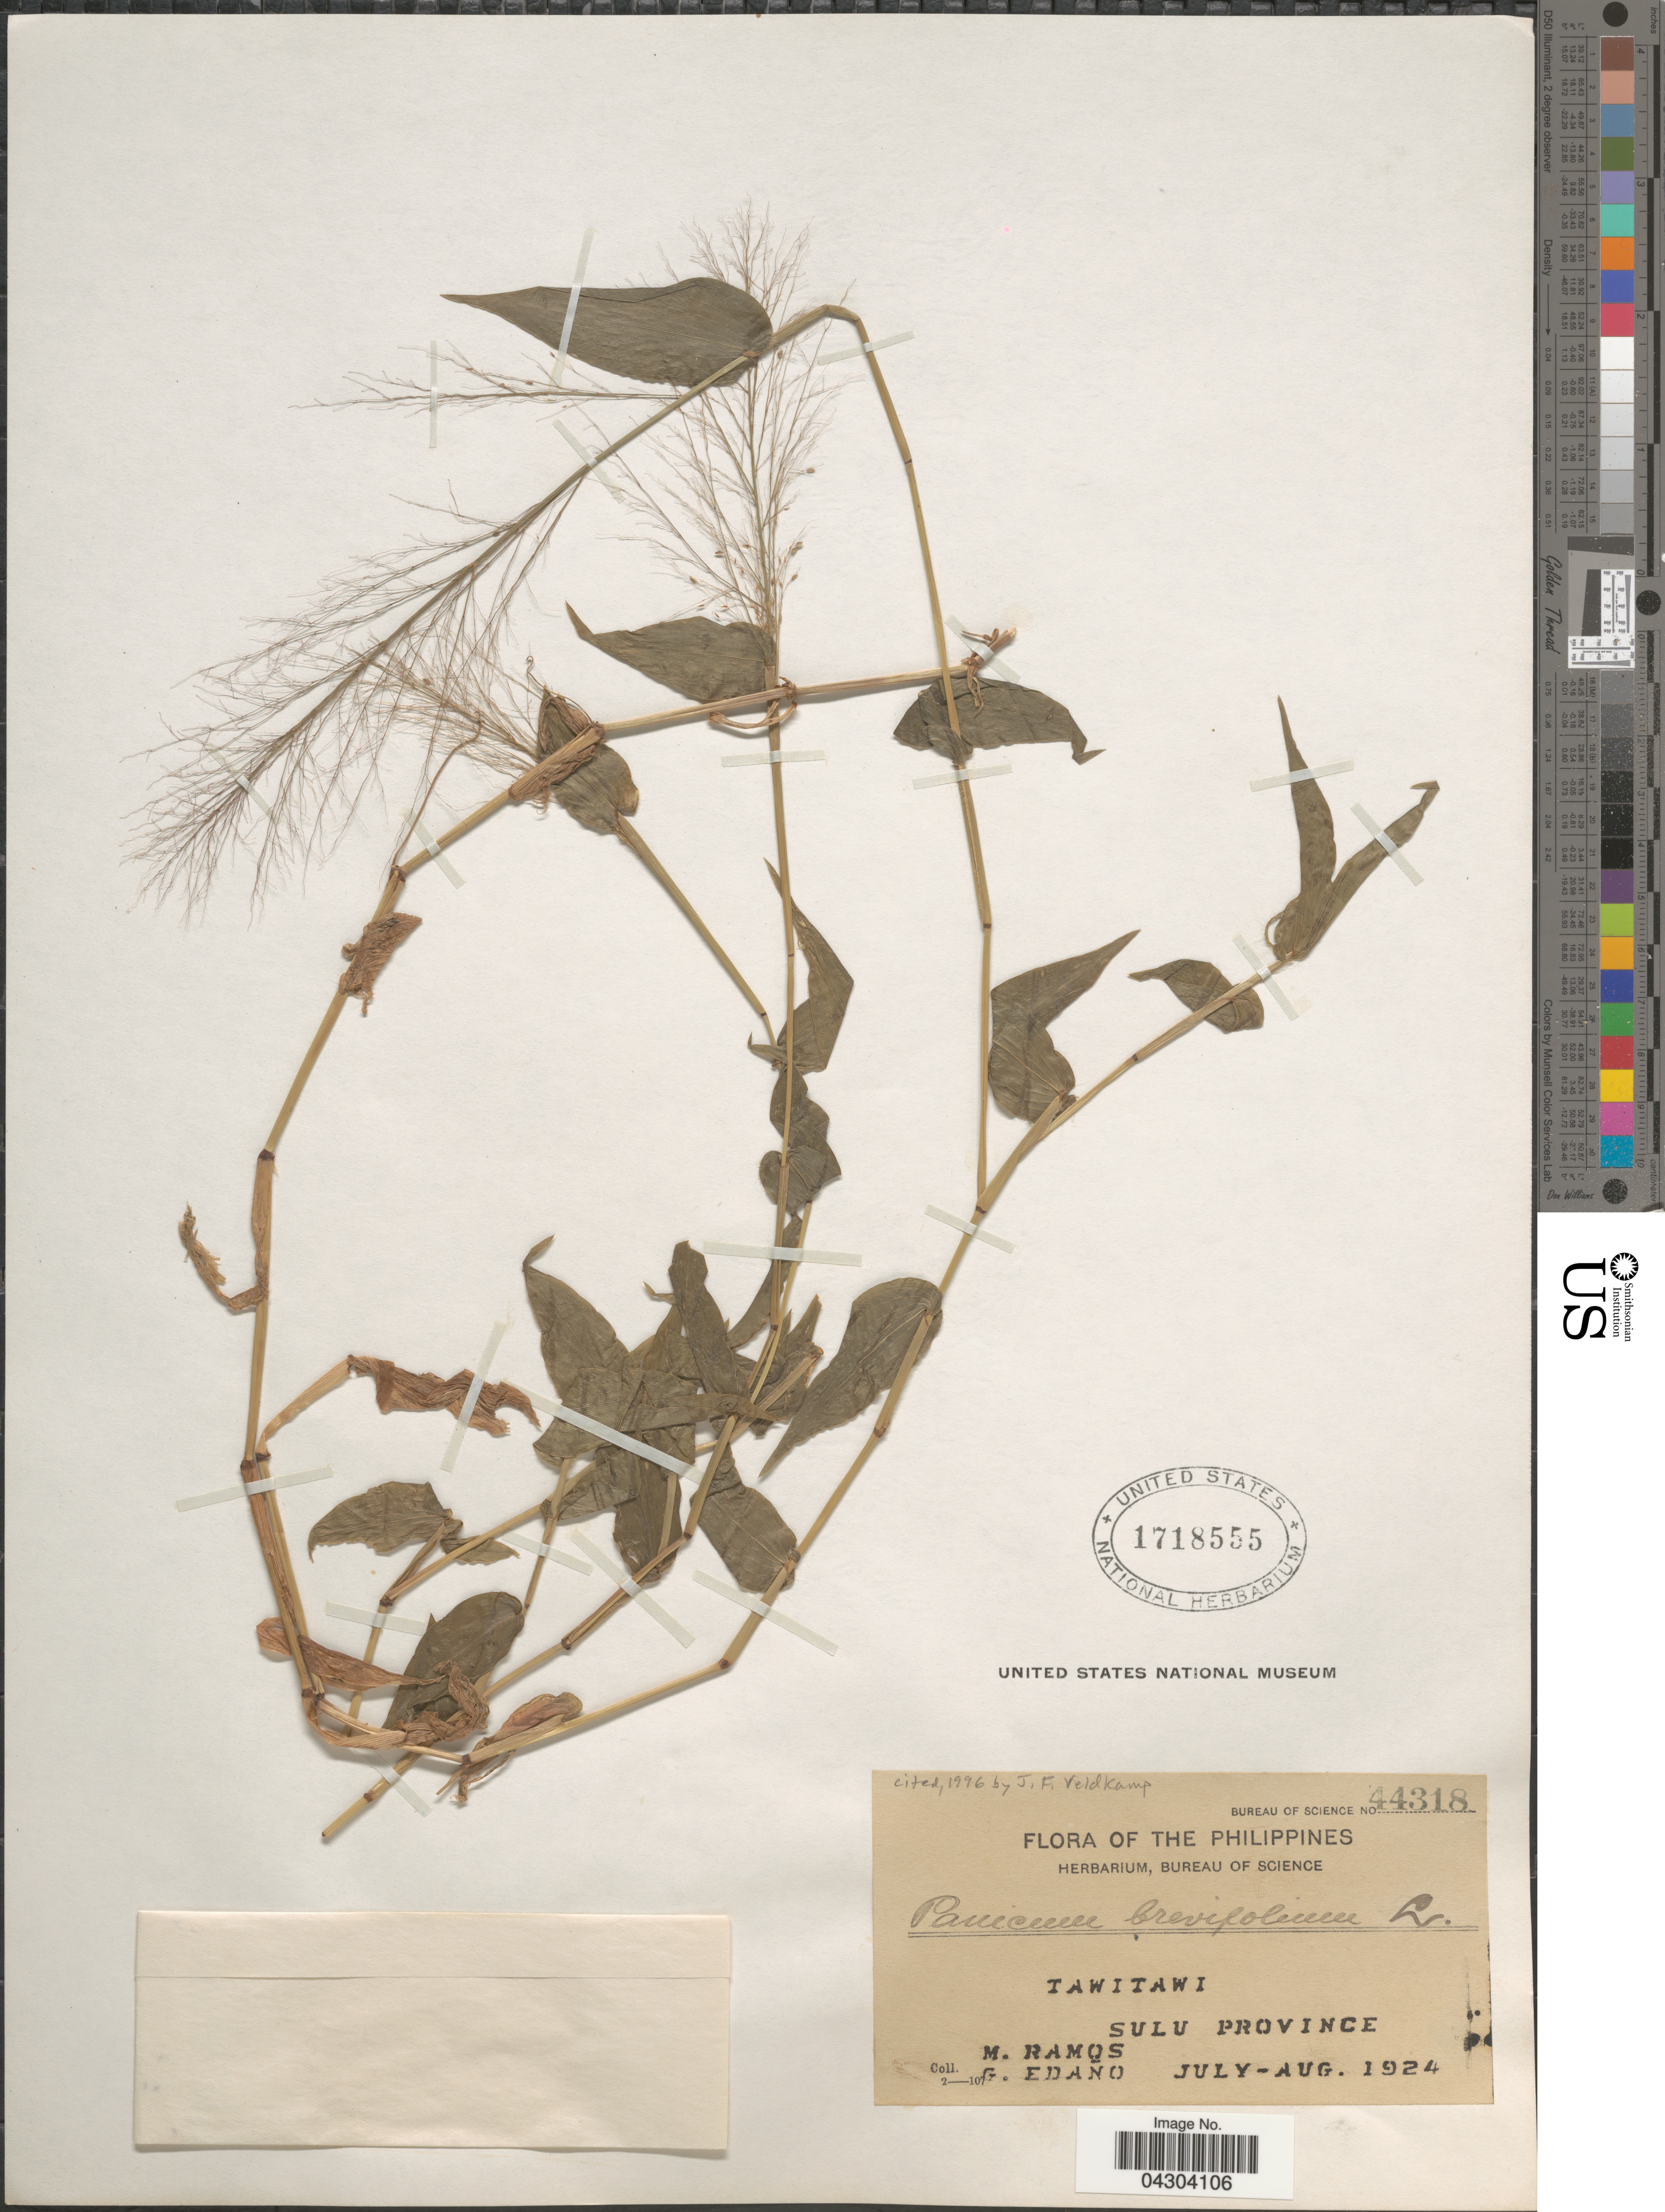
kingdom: Plantae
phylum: Tracheophyta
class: Liliopsida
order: Poales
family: Poaceae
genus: Panicum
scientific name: Panicum brevifolium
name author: L.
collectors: M. Ramos & G. Edaño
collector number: Bureau of Science 44318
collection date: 1924-07/1924-08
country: Philippines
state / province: Muslim Mindanao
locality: Tawitawi. Sulu Province.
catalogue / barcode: US 1718555